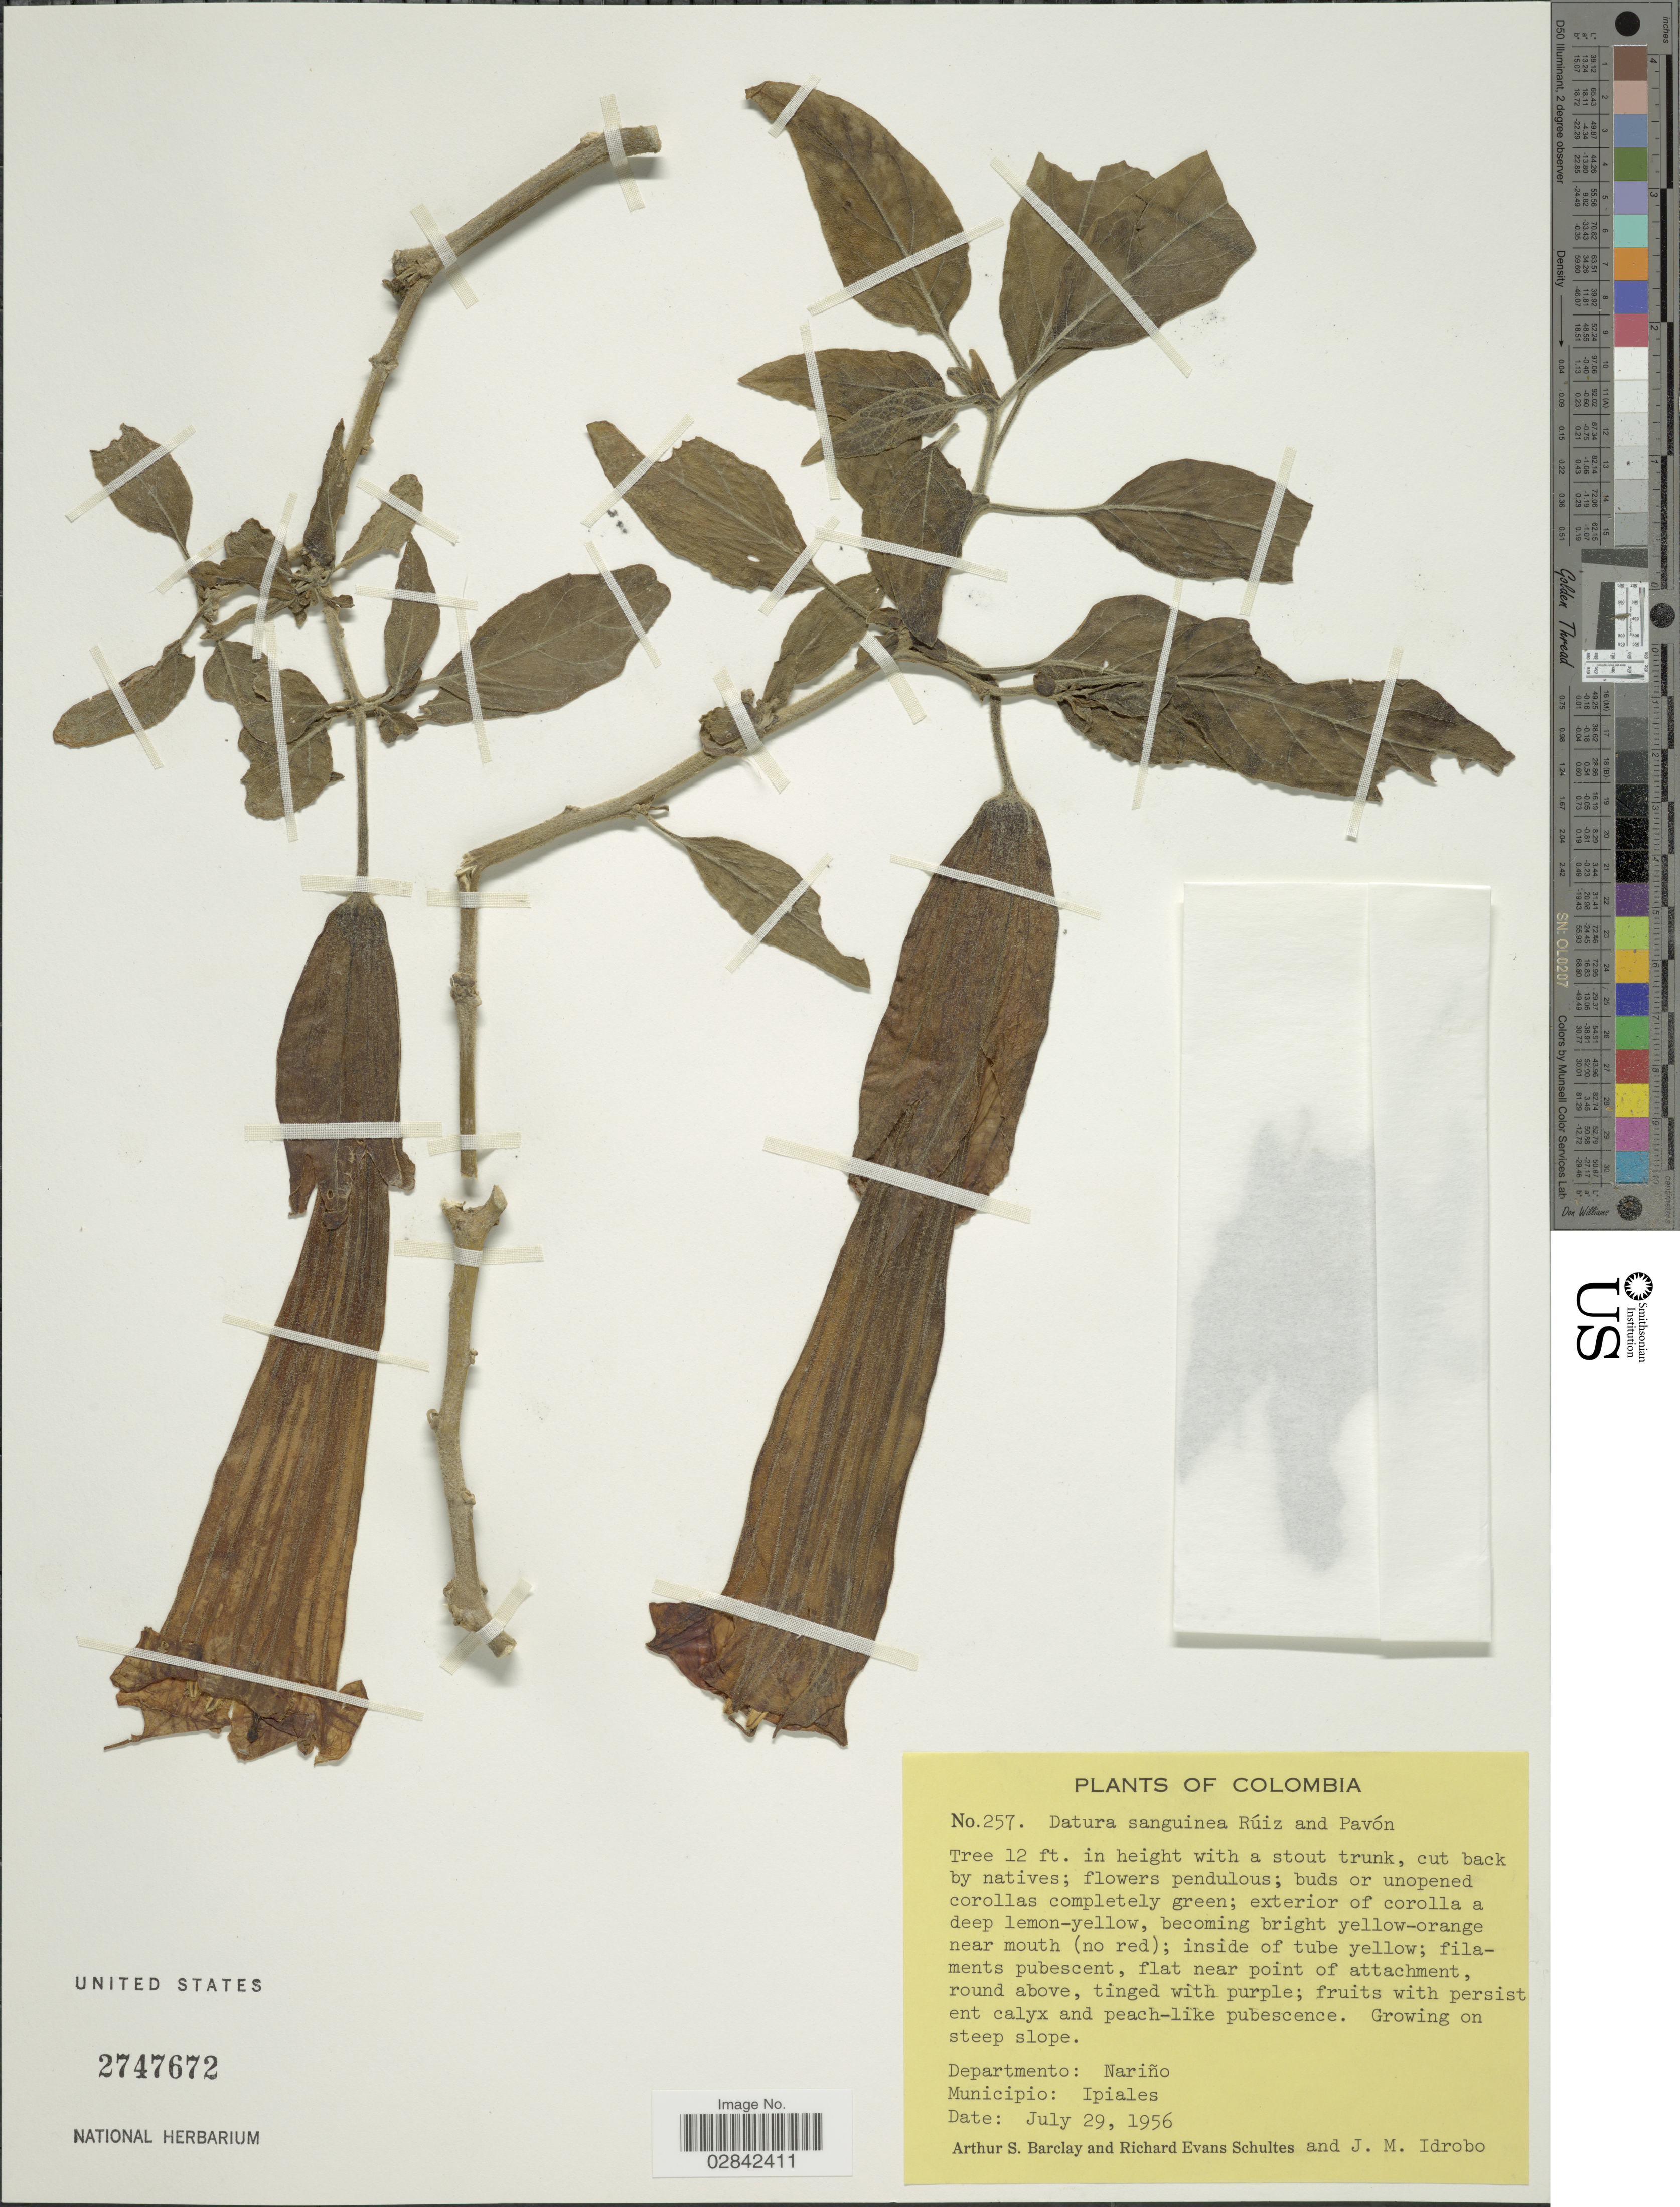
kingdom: Plantae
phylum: Tracheophyta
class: Magnoliopsida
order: Solanales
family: Solanaceae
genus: Brugmansia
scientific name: Brugmansia sanguinea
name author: (Ruiz & Pav.) D. Don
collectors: A. S. Barclay, R. E. Schultes & J. M. Idrobo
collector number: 257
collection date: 1956-07-29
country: Colombia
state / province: Nariño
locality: Departmento: Nariño, Municipio: Ipiales.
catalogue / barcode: US 2747672